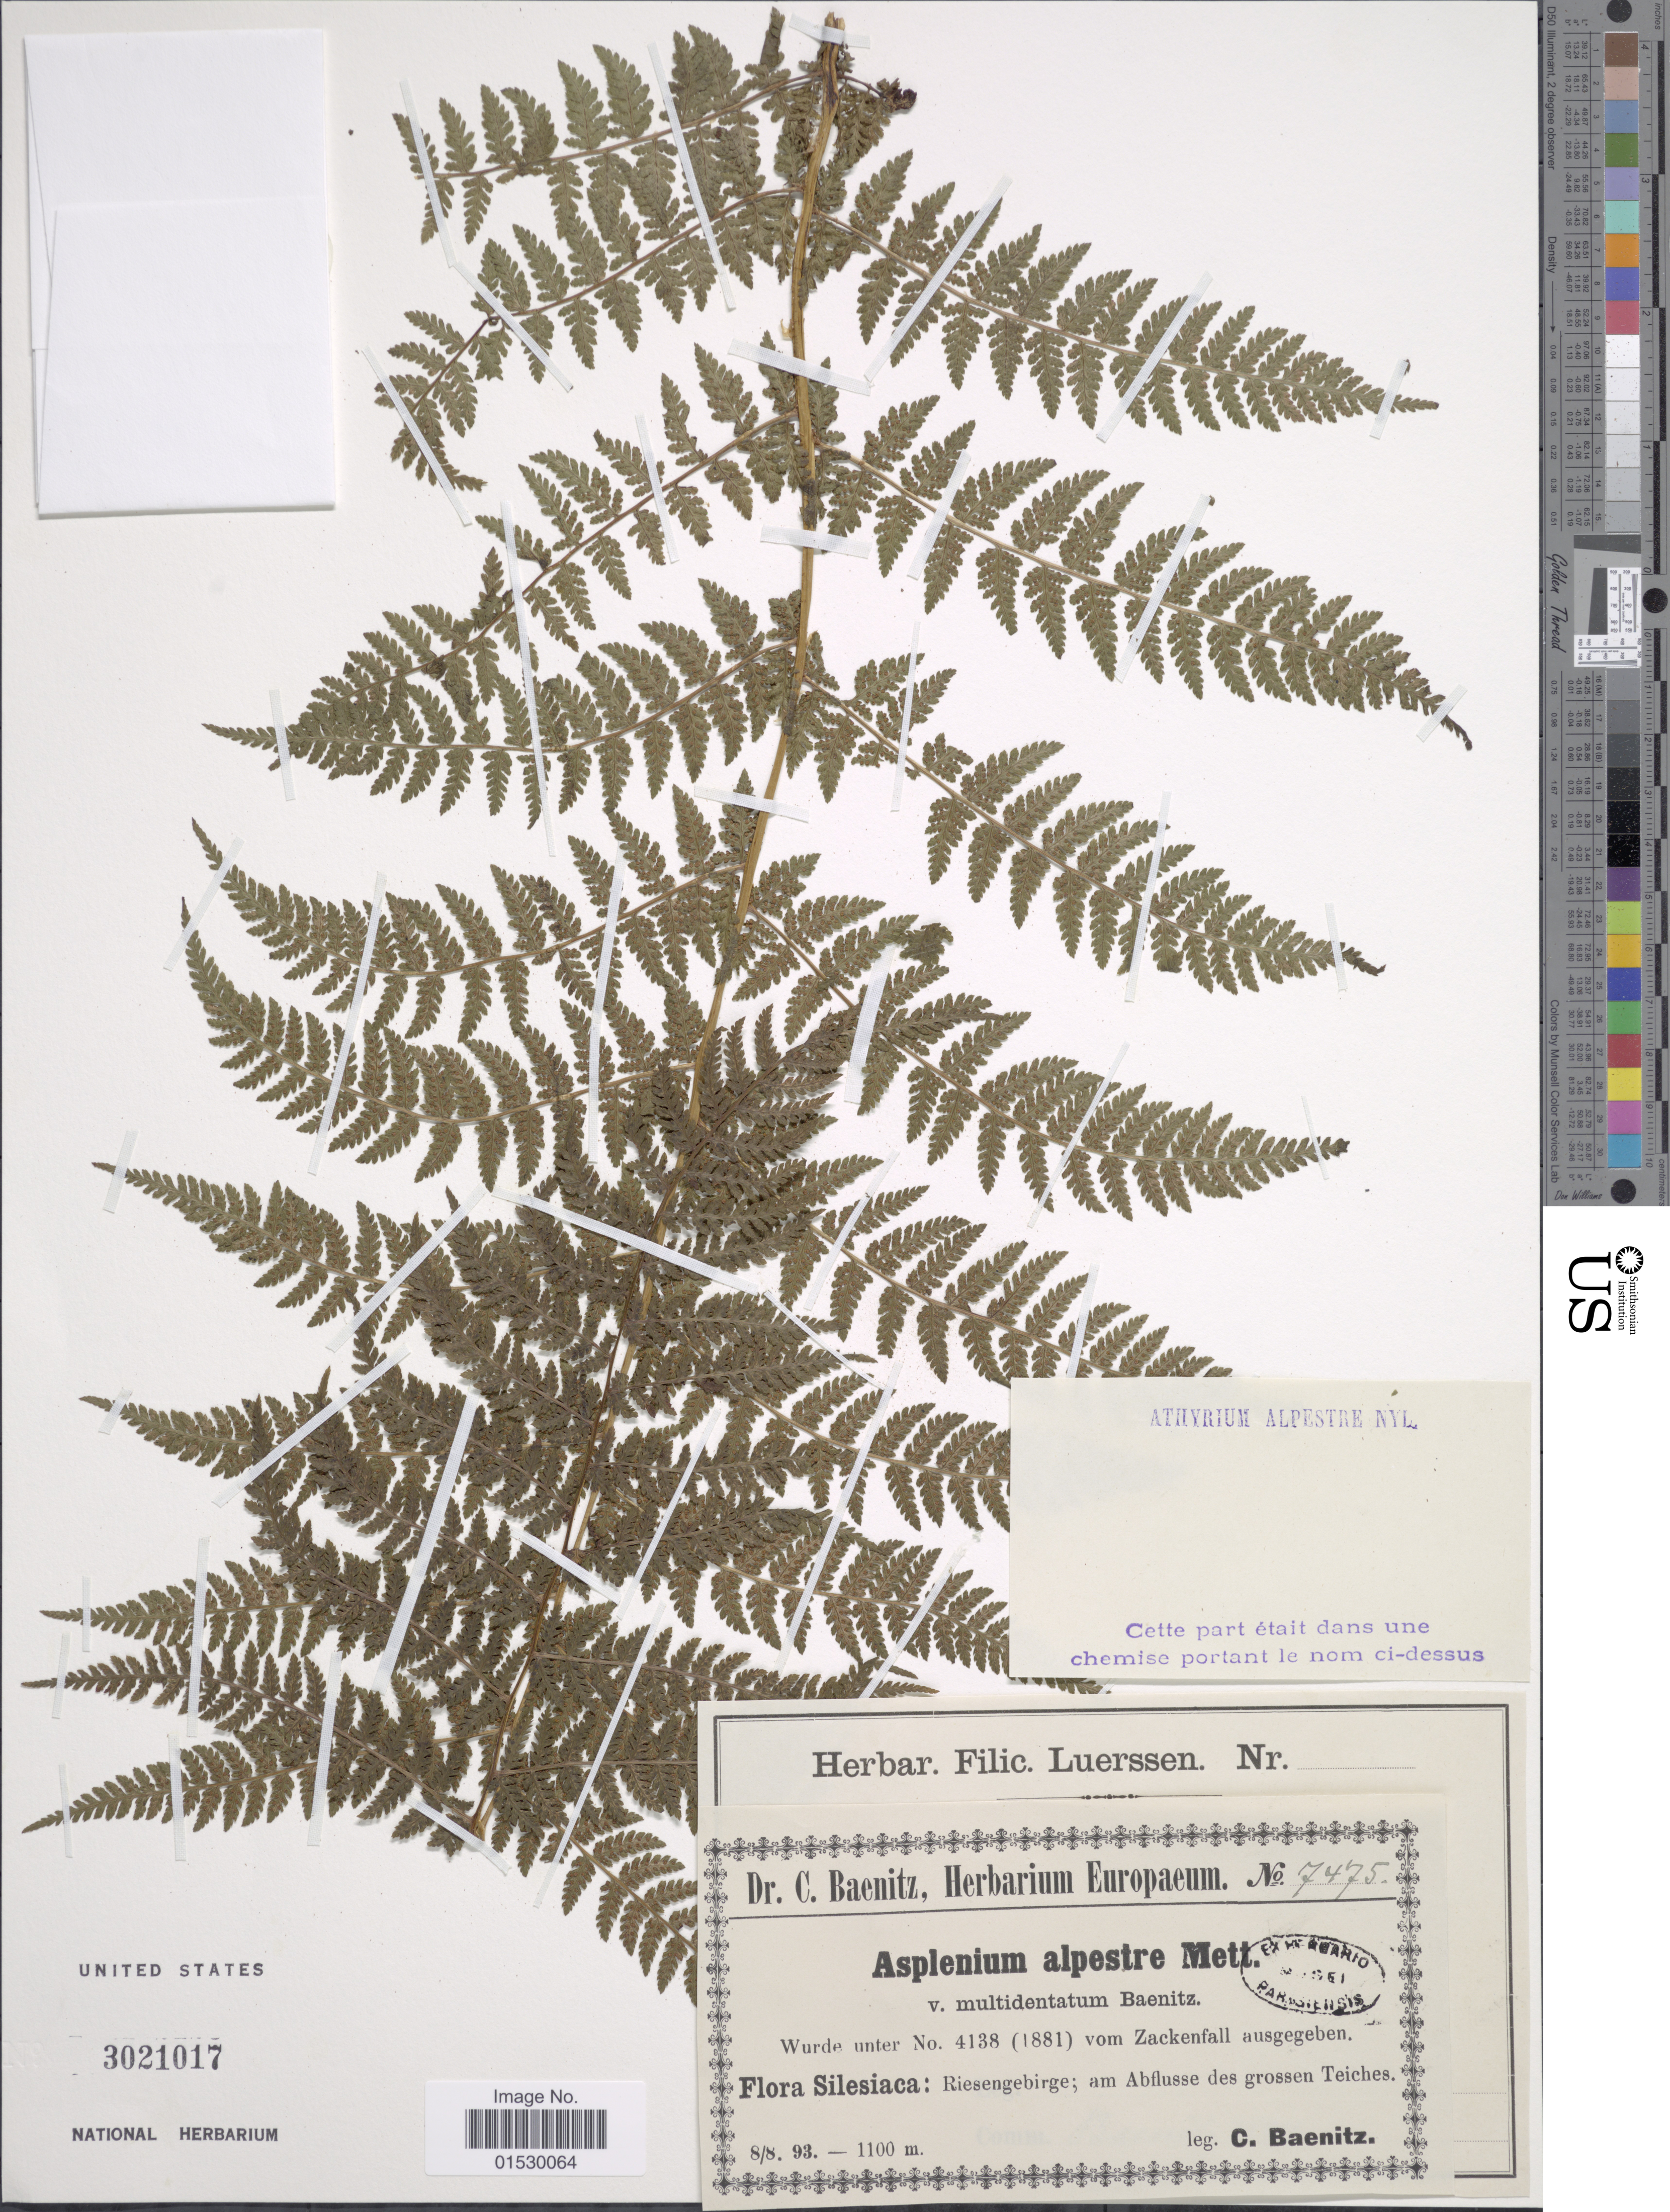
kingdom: Plantae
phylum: Tracheophyta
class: Polypodiopsida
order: Polypodiales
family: Athyriaceae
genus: Athyrium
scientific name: Athyrium alpestre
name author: (Hoppe) Rylands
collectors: C. G. Baenitz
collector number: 7475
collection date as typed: Transcribed d/m/y: 8/8/93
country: Poland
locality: Silesiaca: Riesengeburge; am abflusse des grossen Teiches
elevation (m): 1100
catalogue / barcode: US 3021017